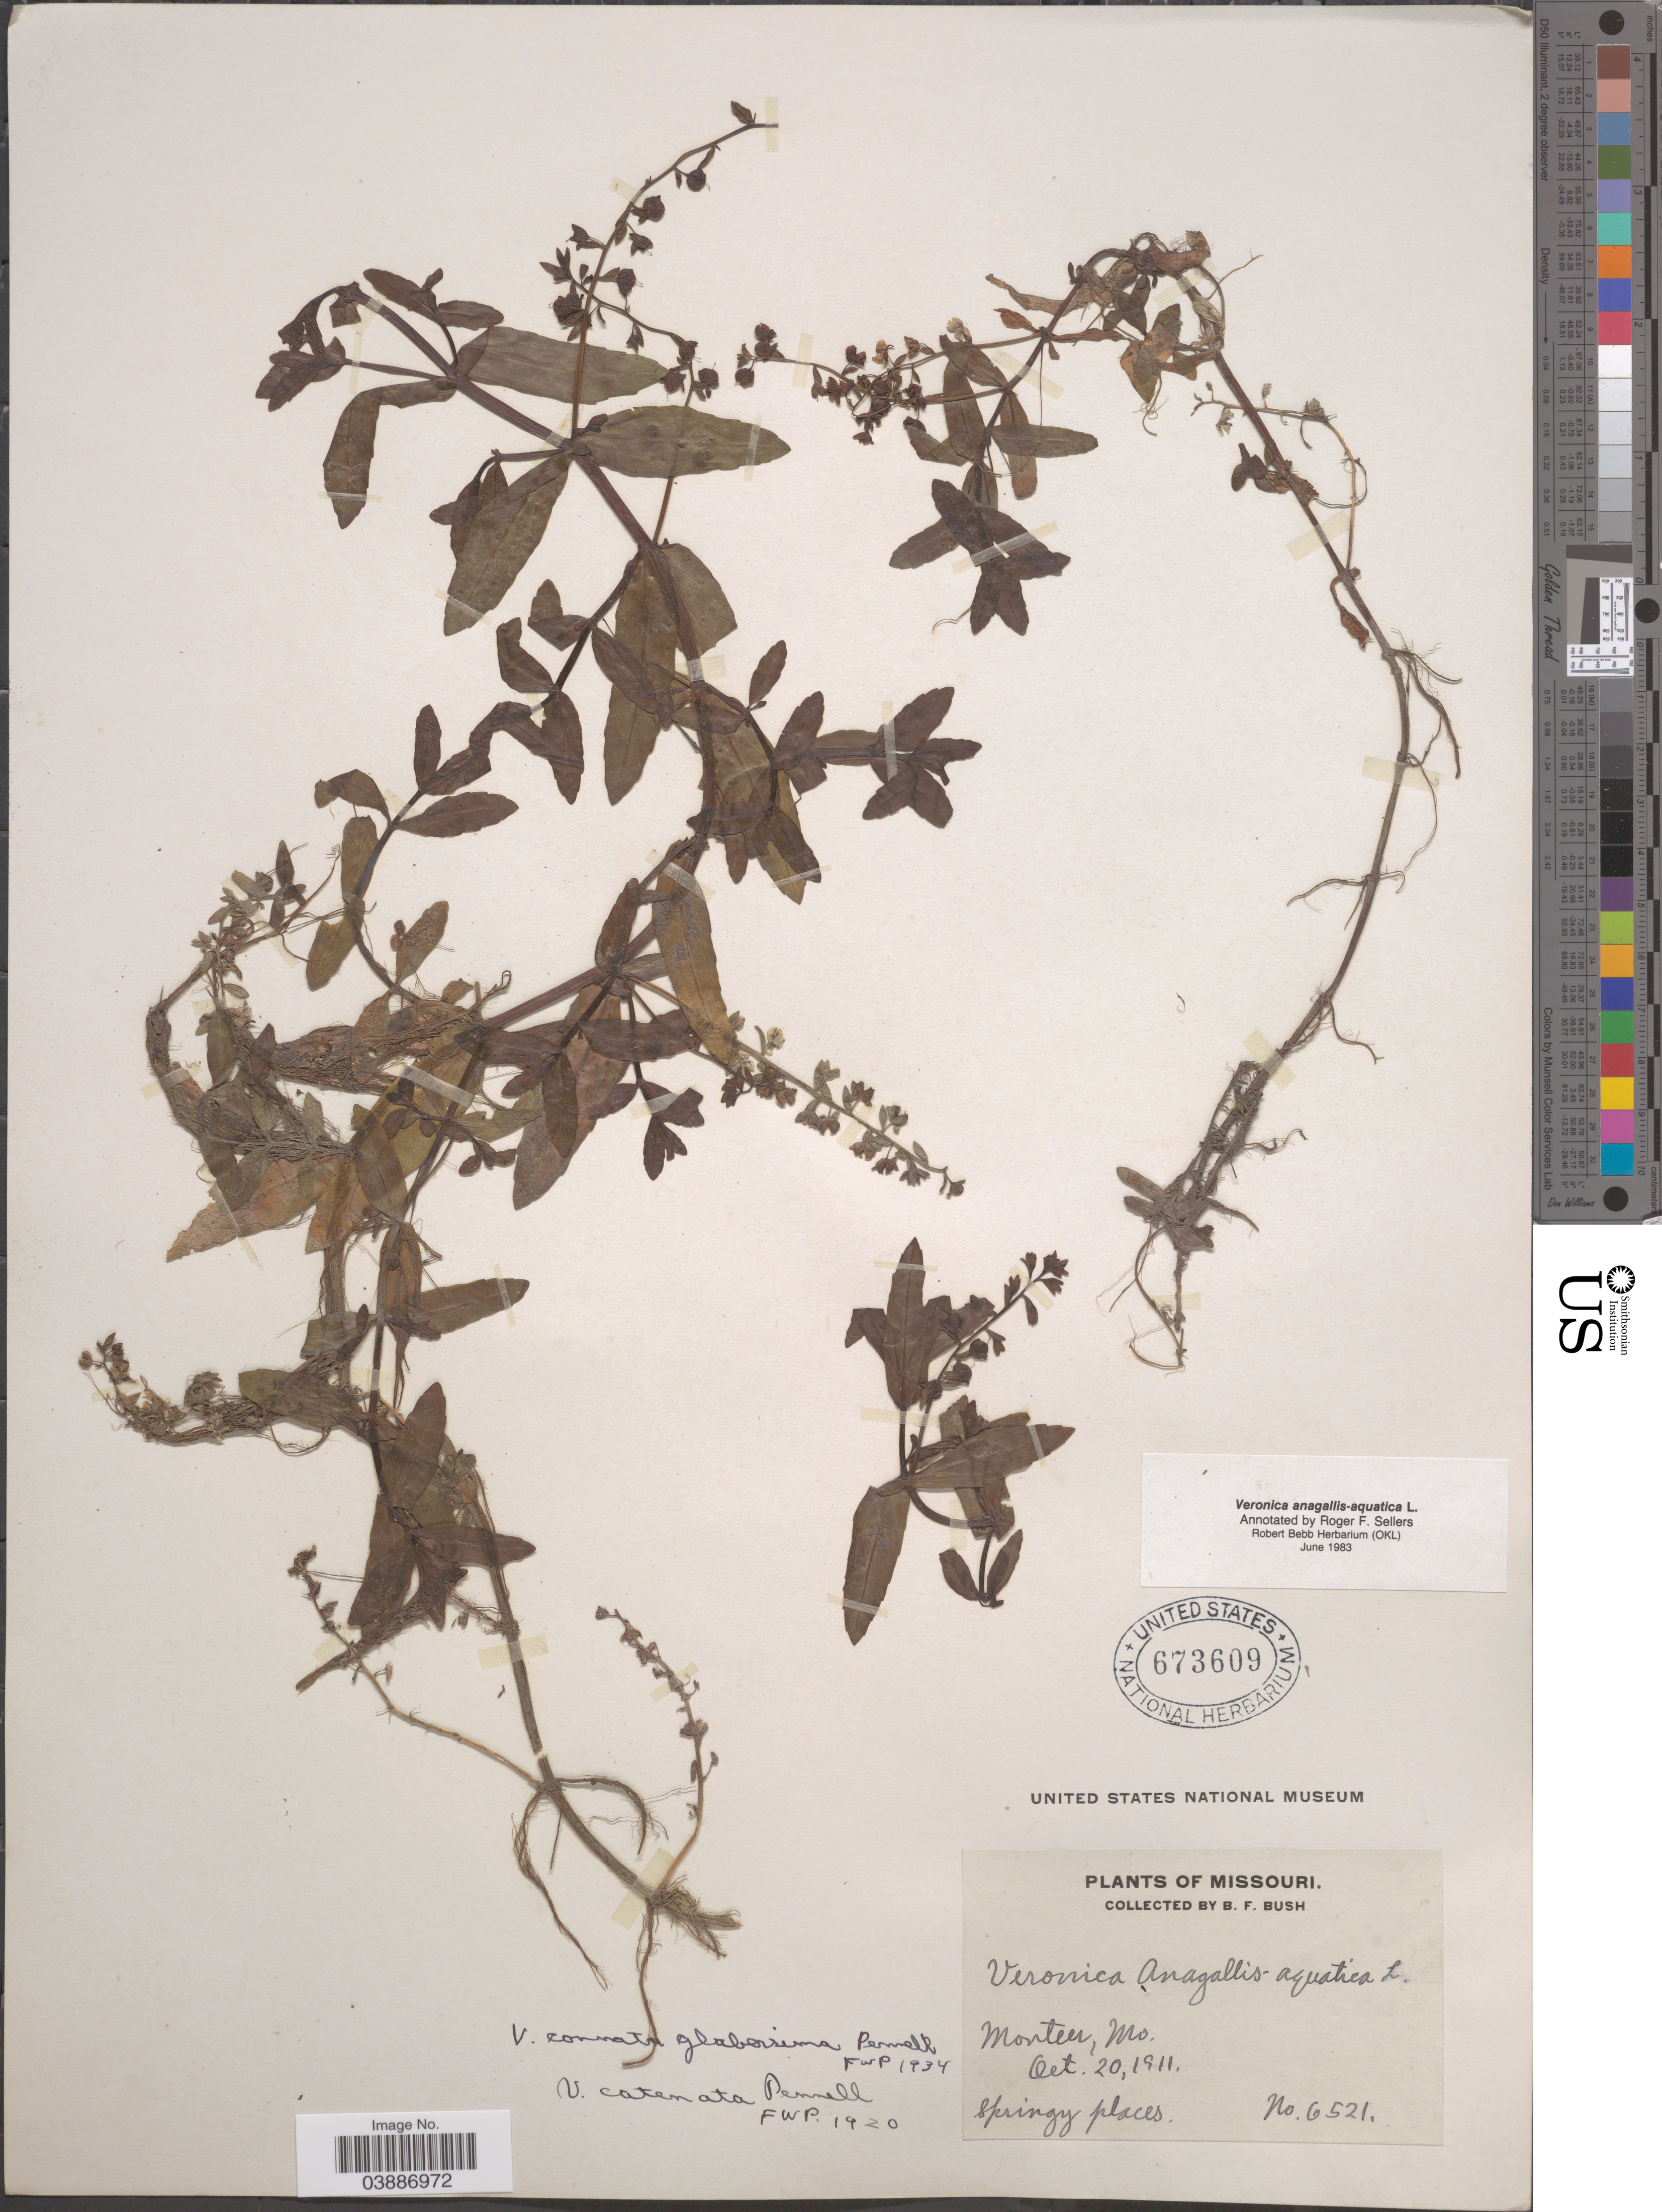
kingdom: Plantae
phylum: Tracheophyta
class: Magnoliopsida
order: Lamiales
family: Plantaginaceae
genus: Veronica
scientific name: Veronica anagallis-aquatica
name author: L.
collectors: B. F. Bush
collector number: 6521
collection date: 1911-10-20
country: United States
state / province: Missouri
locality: Monteer.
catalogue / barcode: US 673609